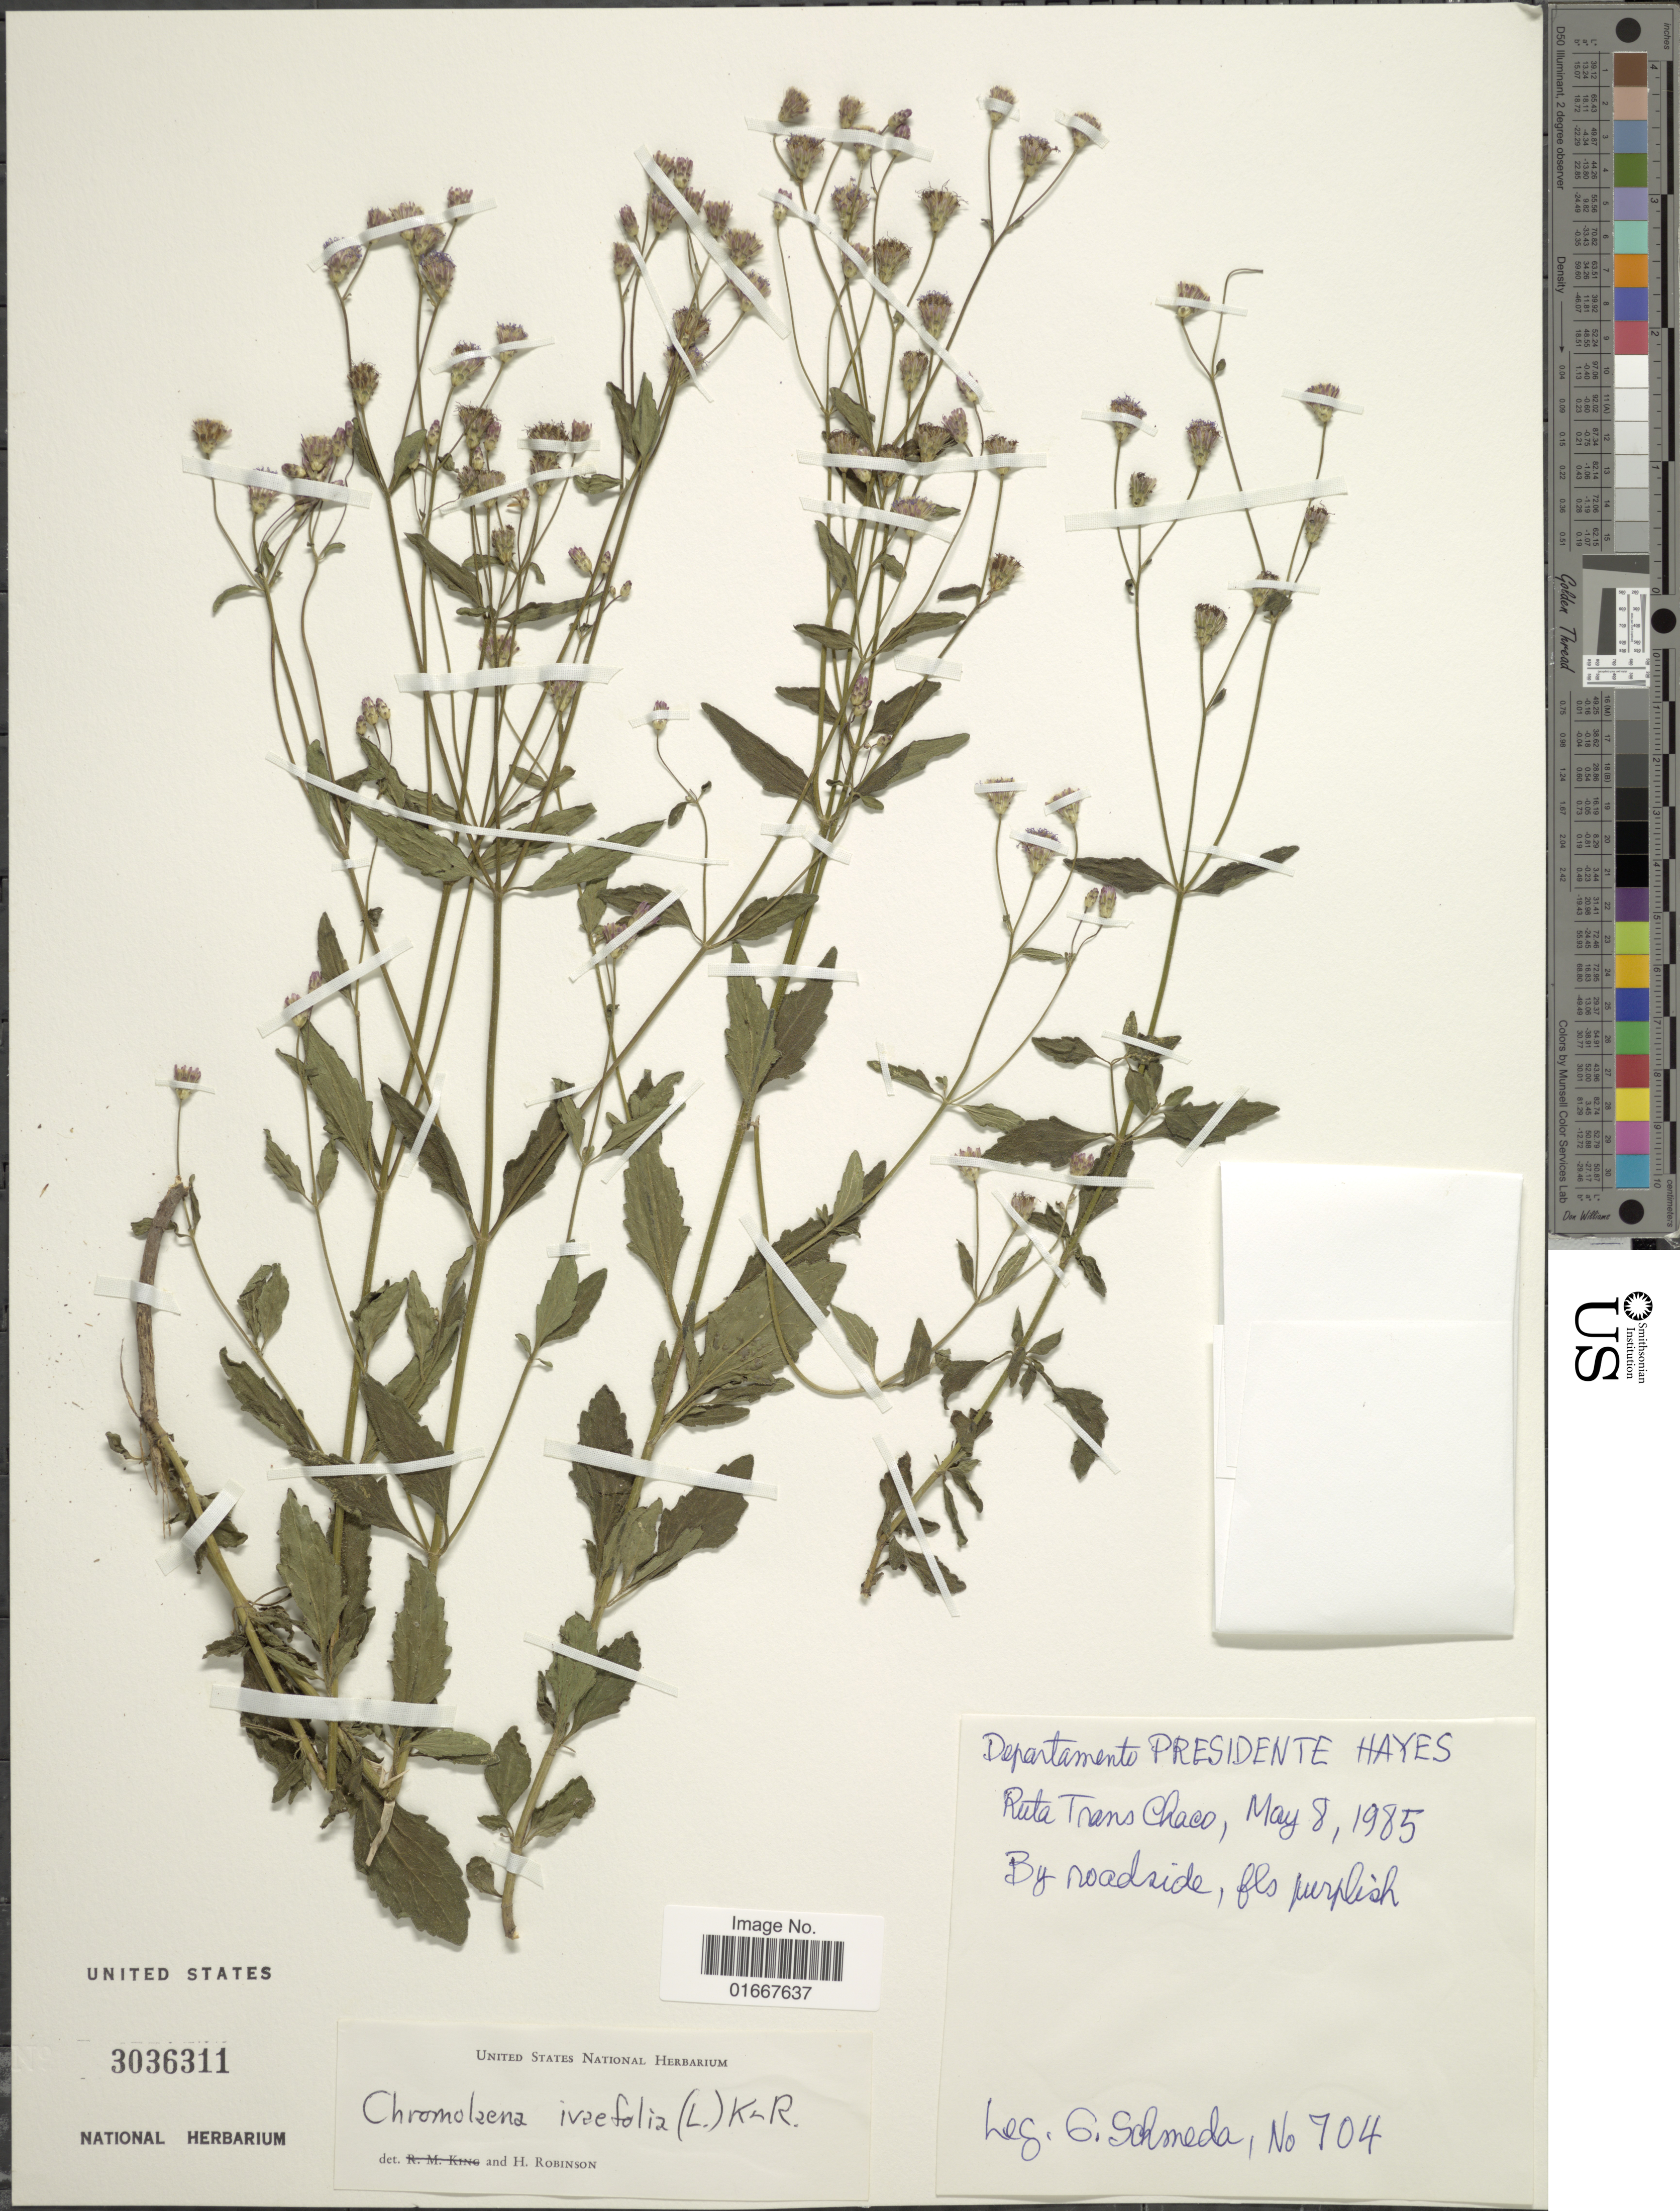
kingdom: Plantae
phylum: Tracheophyta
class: Magnoliopsida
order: Asterales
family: Asteraceae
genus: Chromolaena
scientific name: Chromolaena ivaefolia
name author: (L.) R.M. King & H. Rob.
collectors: G. Schmeda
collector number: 704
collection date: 1985-05-08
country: Paraguay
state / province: Presidente Hayes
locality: Ruta Trans Chaco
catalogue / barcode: US 3036311